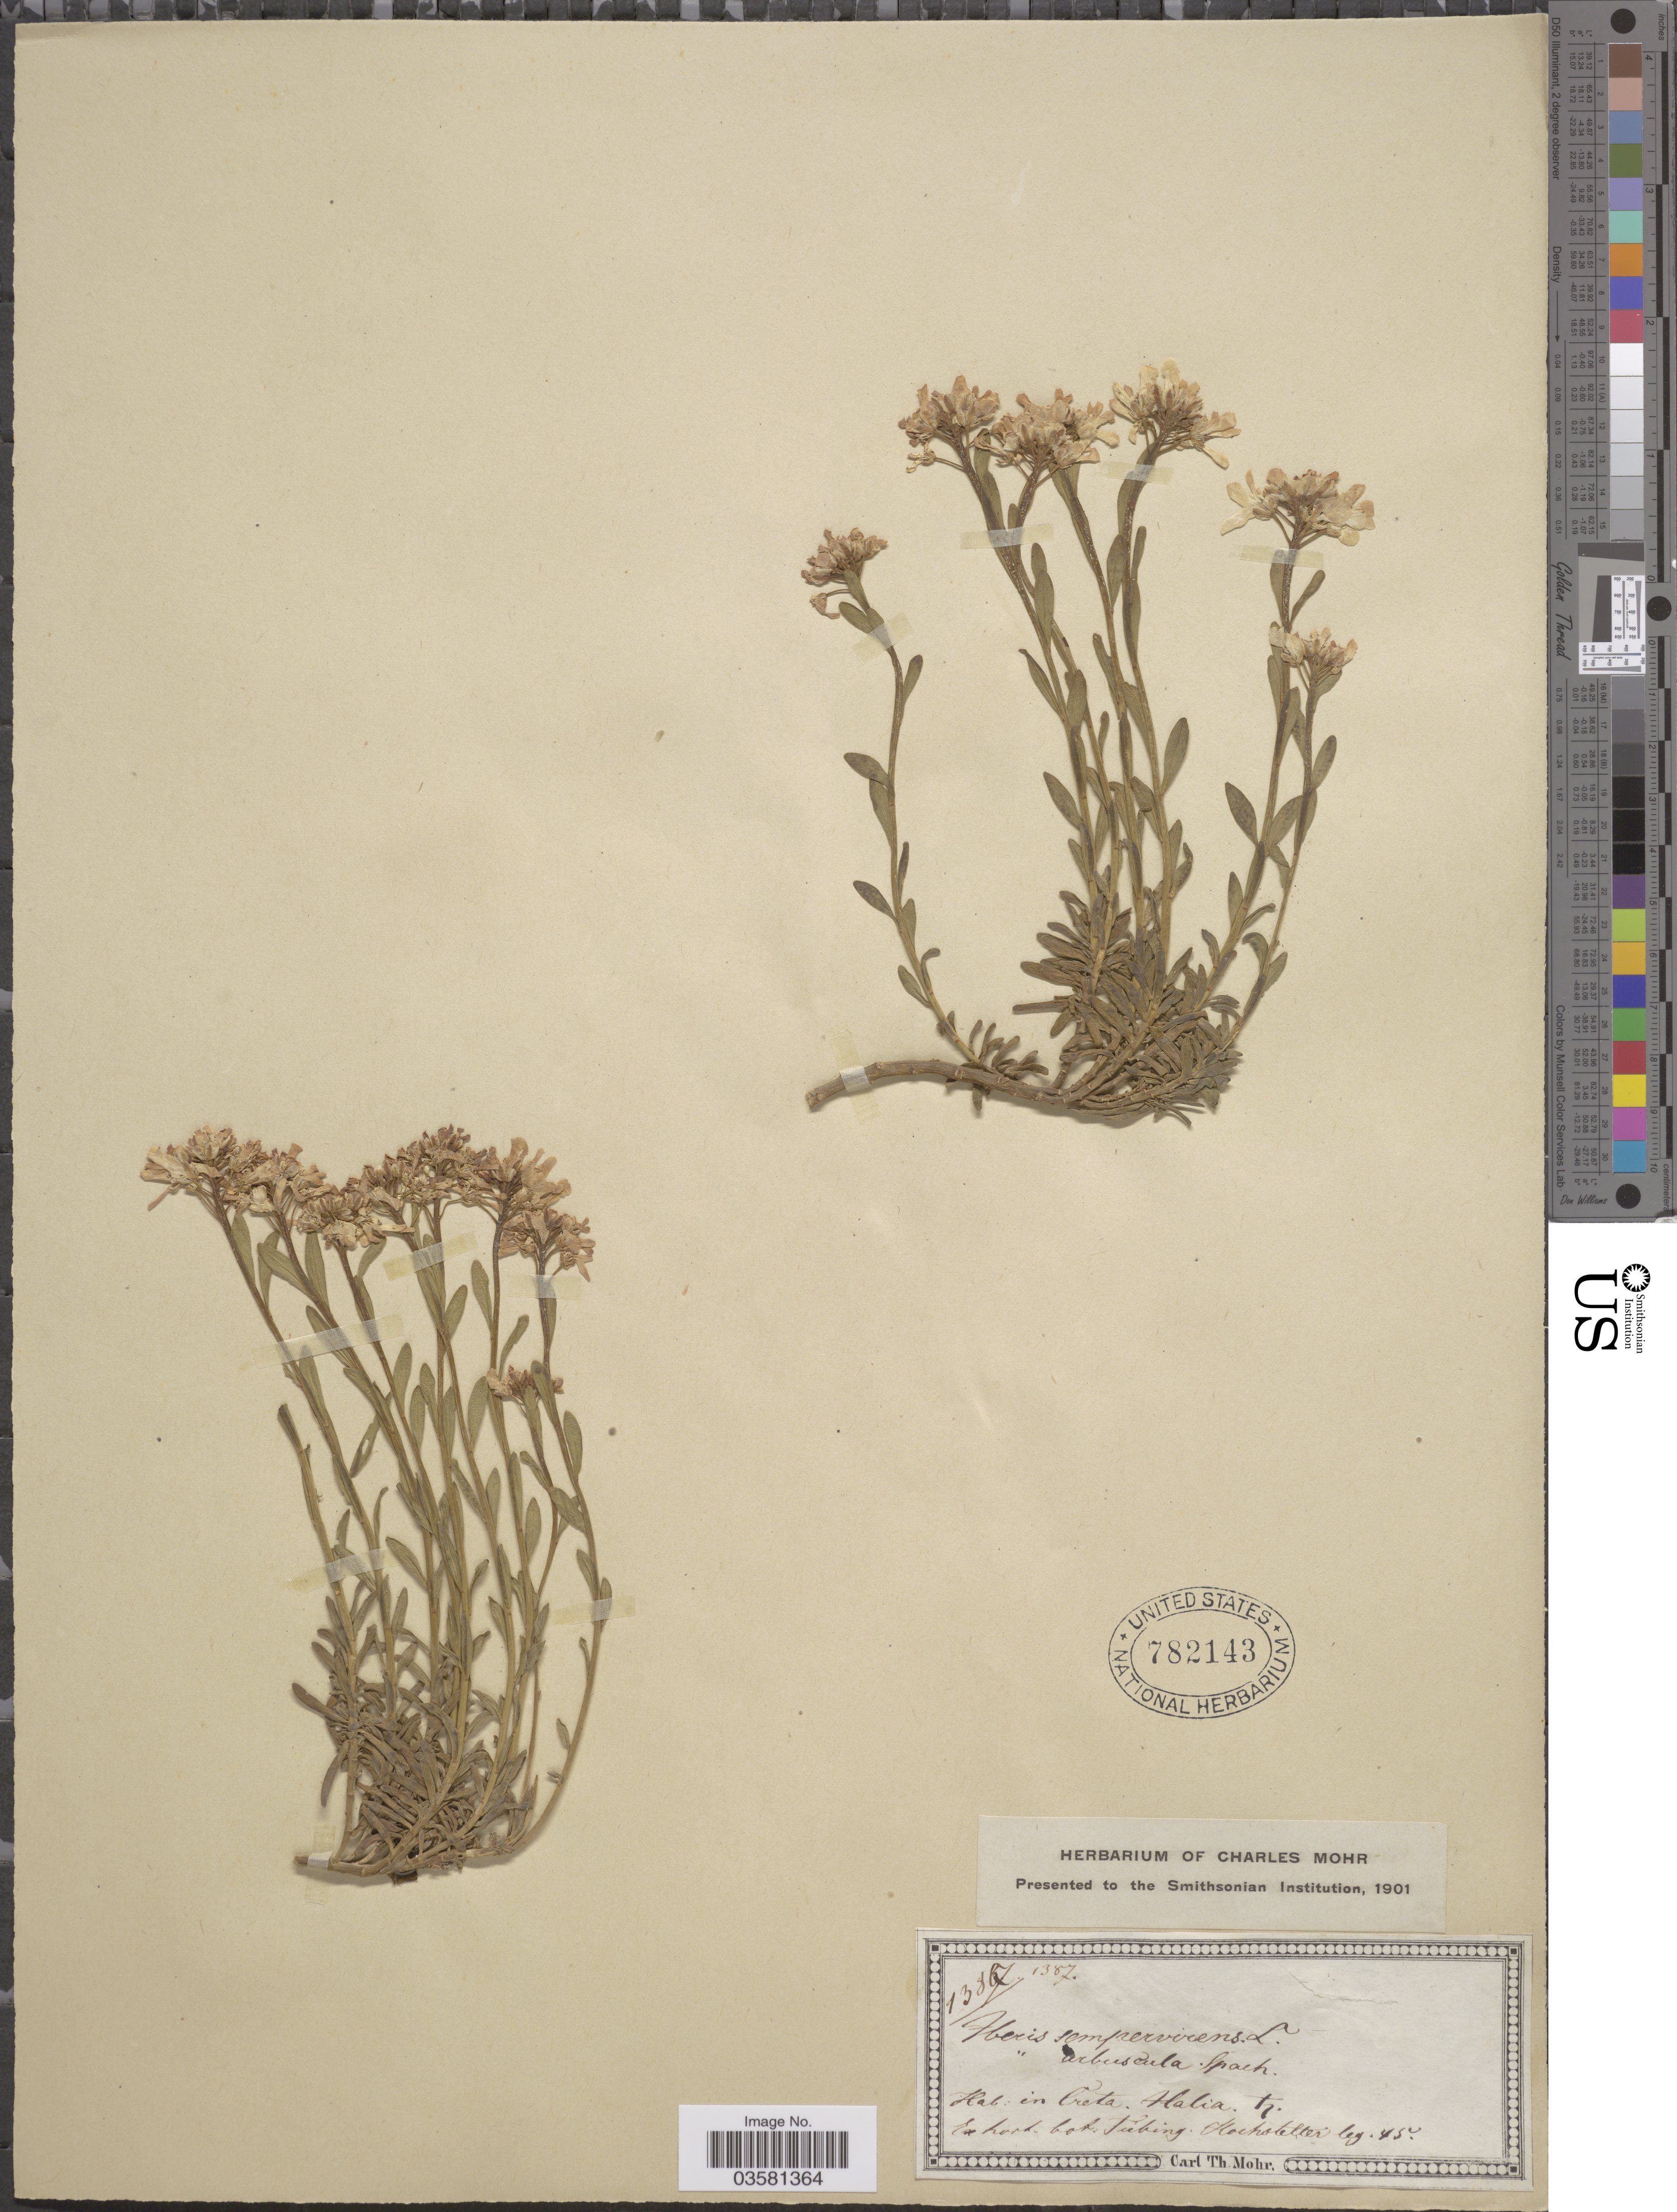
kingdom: Plantae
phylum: Tracheophyta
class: Magnoliopsida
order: Brassicales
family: Brassicaceae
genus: Iberis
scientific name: Iberis sempervirens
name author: L.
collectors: -. Hochstetter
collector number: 1387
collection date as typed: Transcribed d/m/y: //45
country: Italy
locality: In Creta.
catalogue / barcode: US 782143